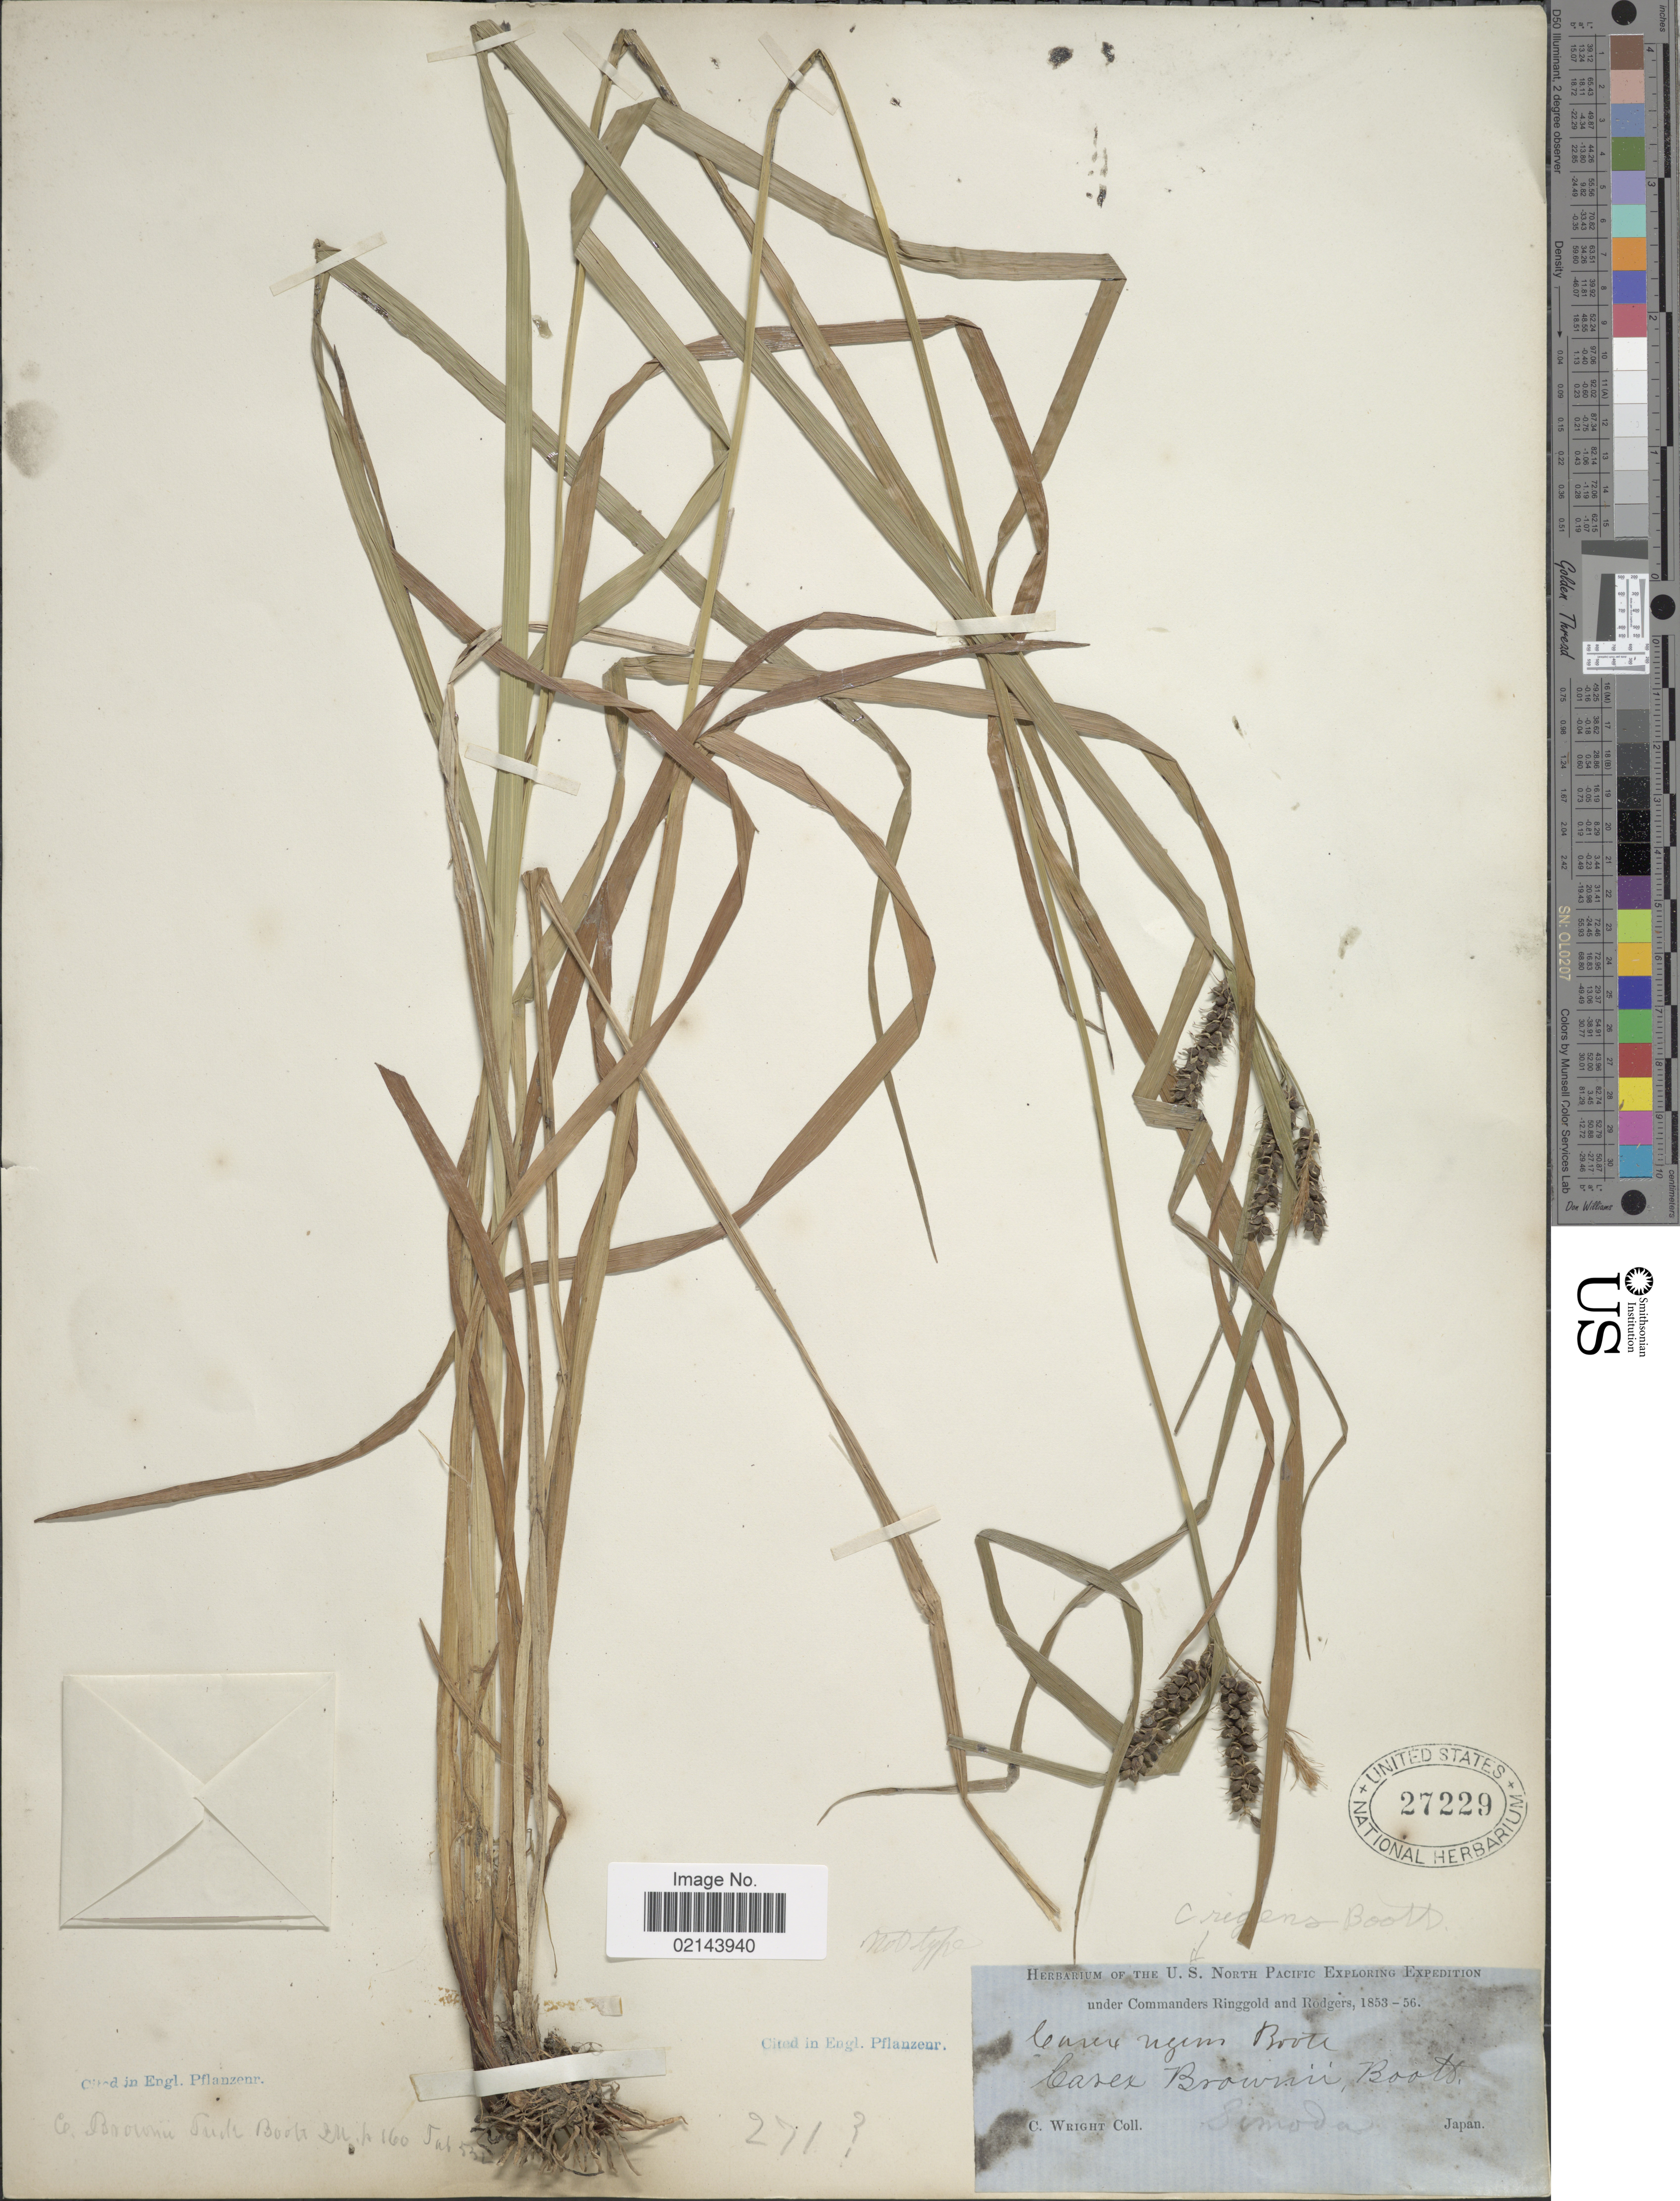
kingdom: Plantae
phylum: Tracheophyta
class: Liliopsida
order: Poales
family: Cyperaceae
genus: Carex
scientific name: Carex brownii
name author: Tuck.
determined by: Strong, Mark T., (BOT), Smithsonian Institution - National Museum of Natural History (UNITED STATES)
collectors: C. Wright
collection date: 1853/1856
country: Japan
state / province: Sizuoka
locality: Simoda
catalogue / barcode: US 27229